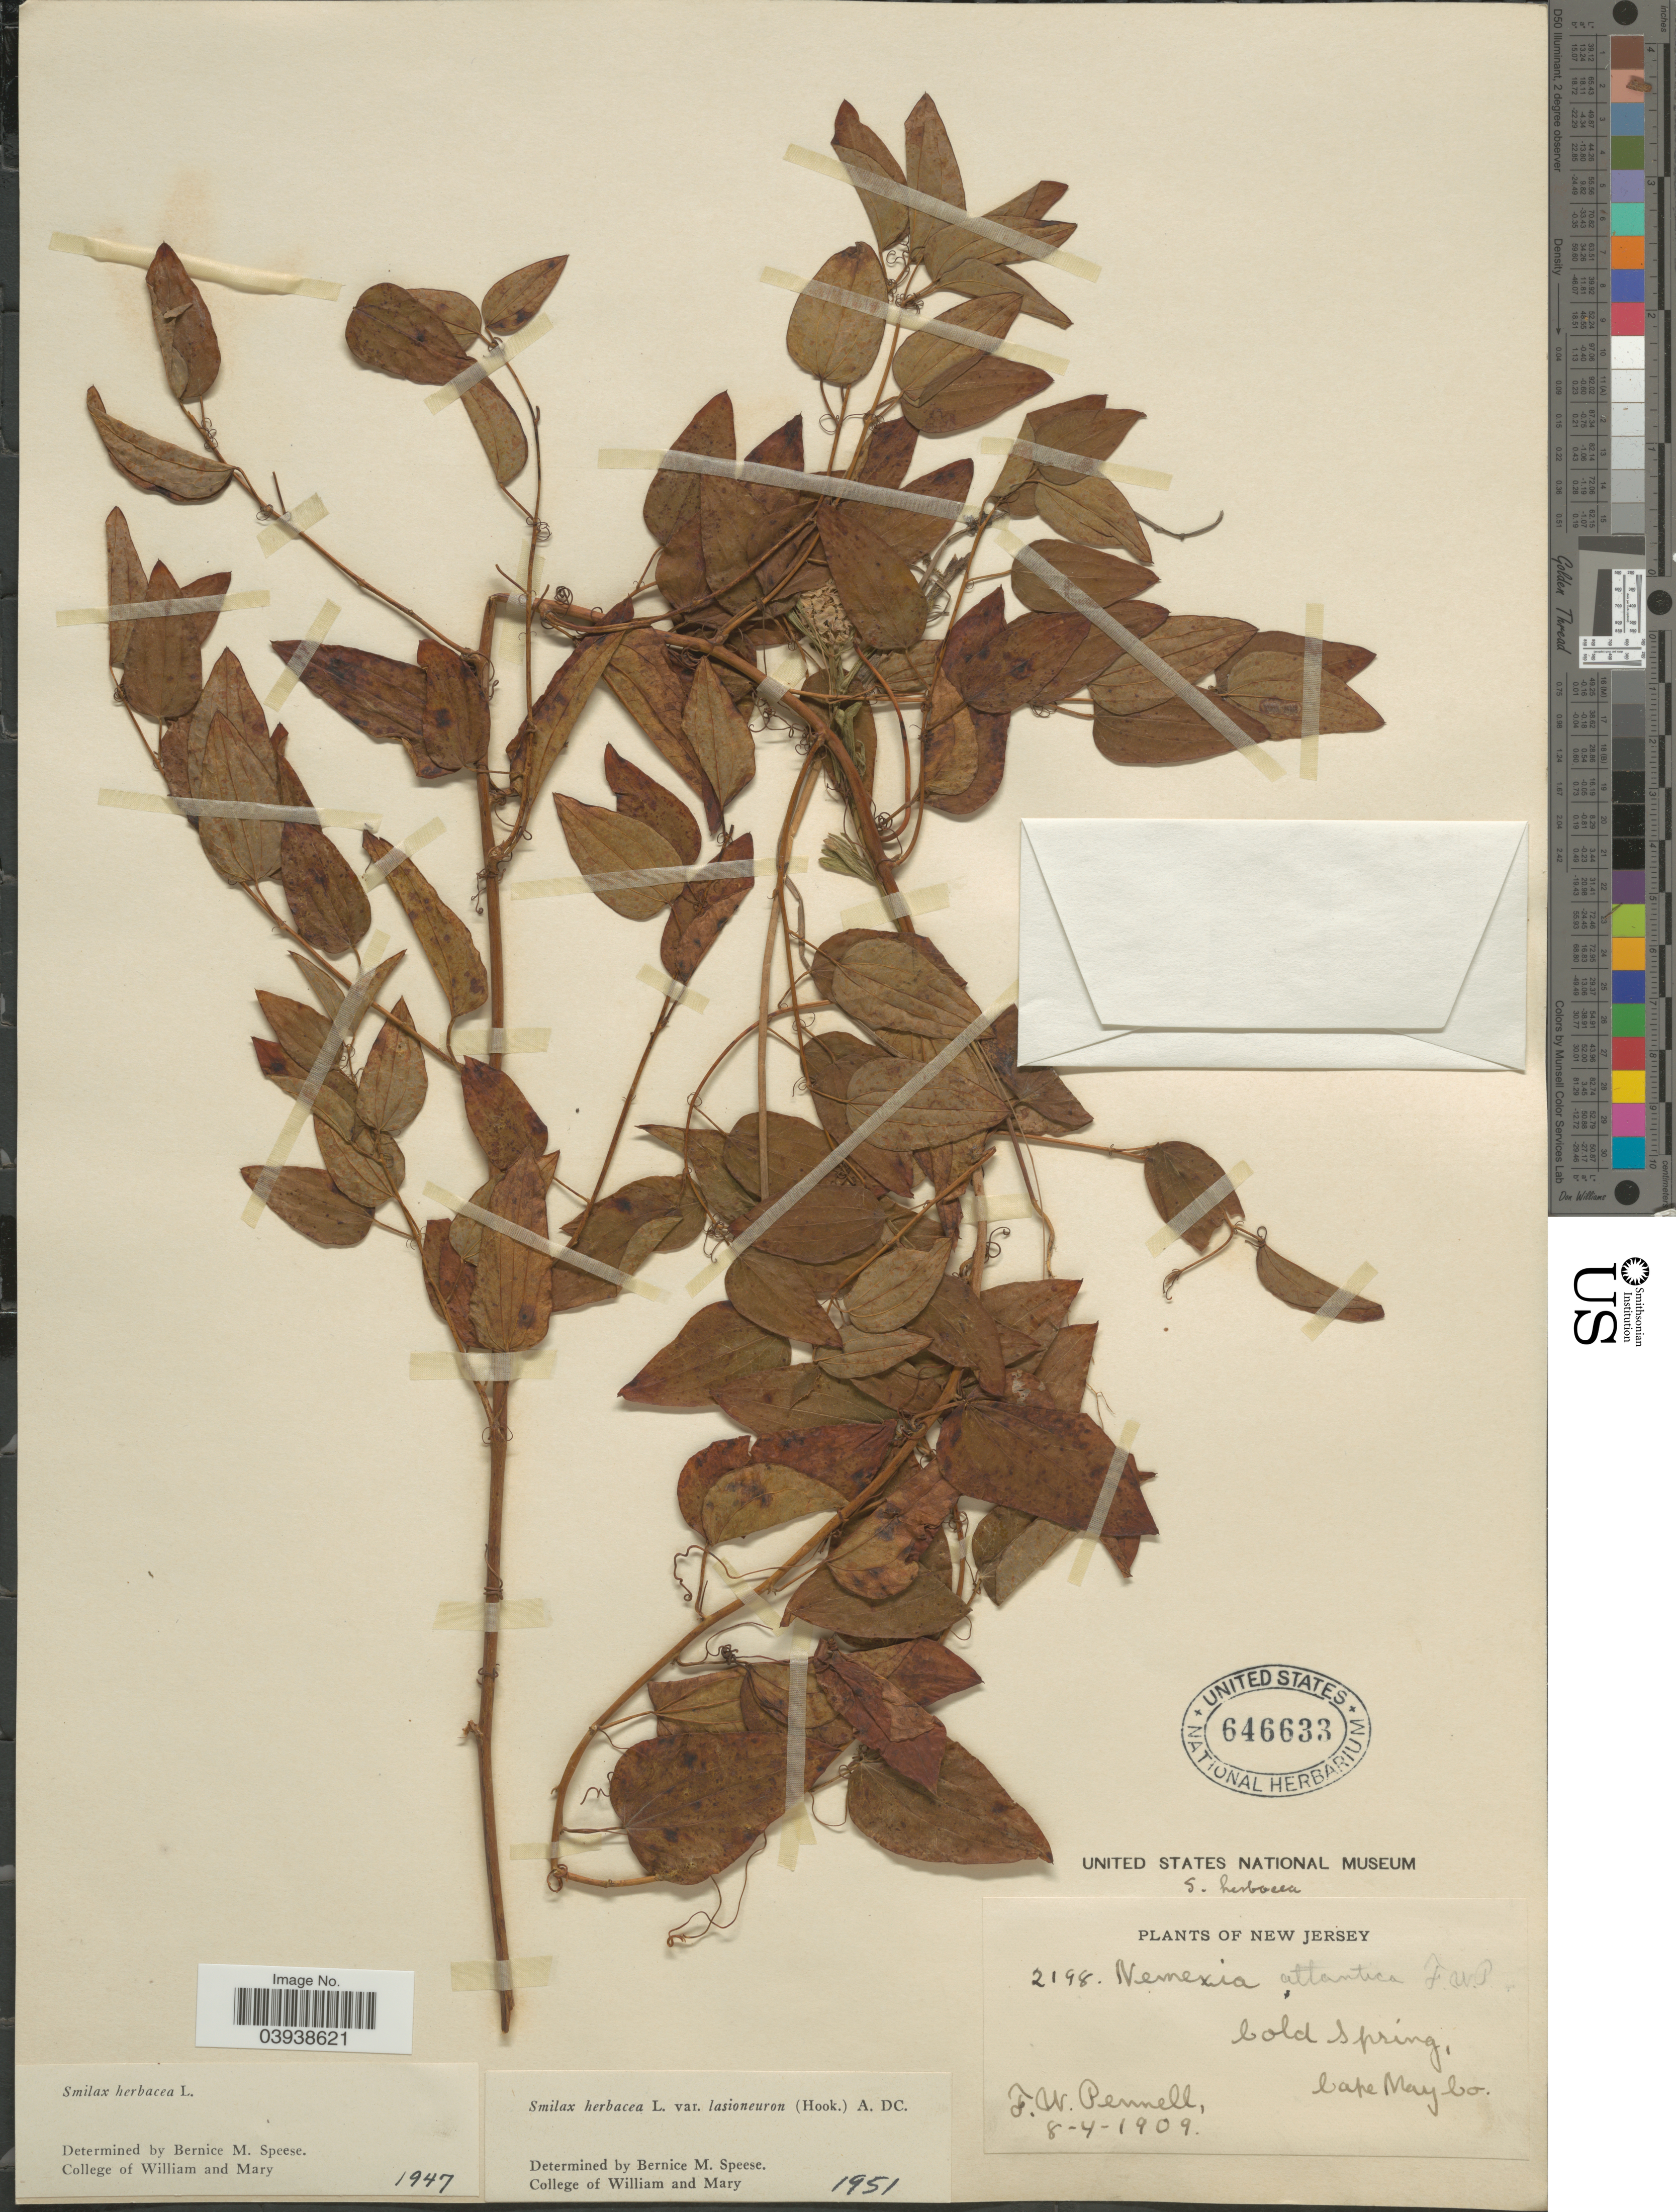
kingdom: Plantae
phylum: Tracheophyta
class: Liliopsida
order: Liliales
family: Smilacaceae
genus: Smilax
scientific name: Smilax herbacea var. lasioneuron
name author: (Hook.) A. DC.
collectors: F. W. Pennell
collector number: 2198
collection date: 1909-08-04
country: United States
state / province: New Jersey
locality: Cold Spring, Cape May Co.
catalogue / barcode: US 646633